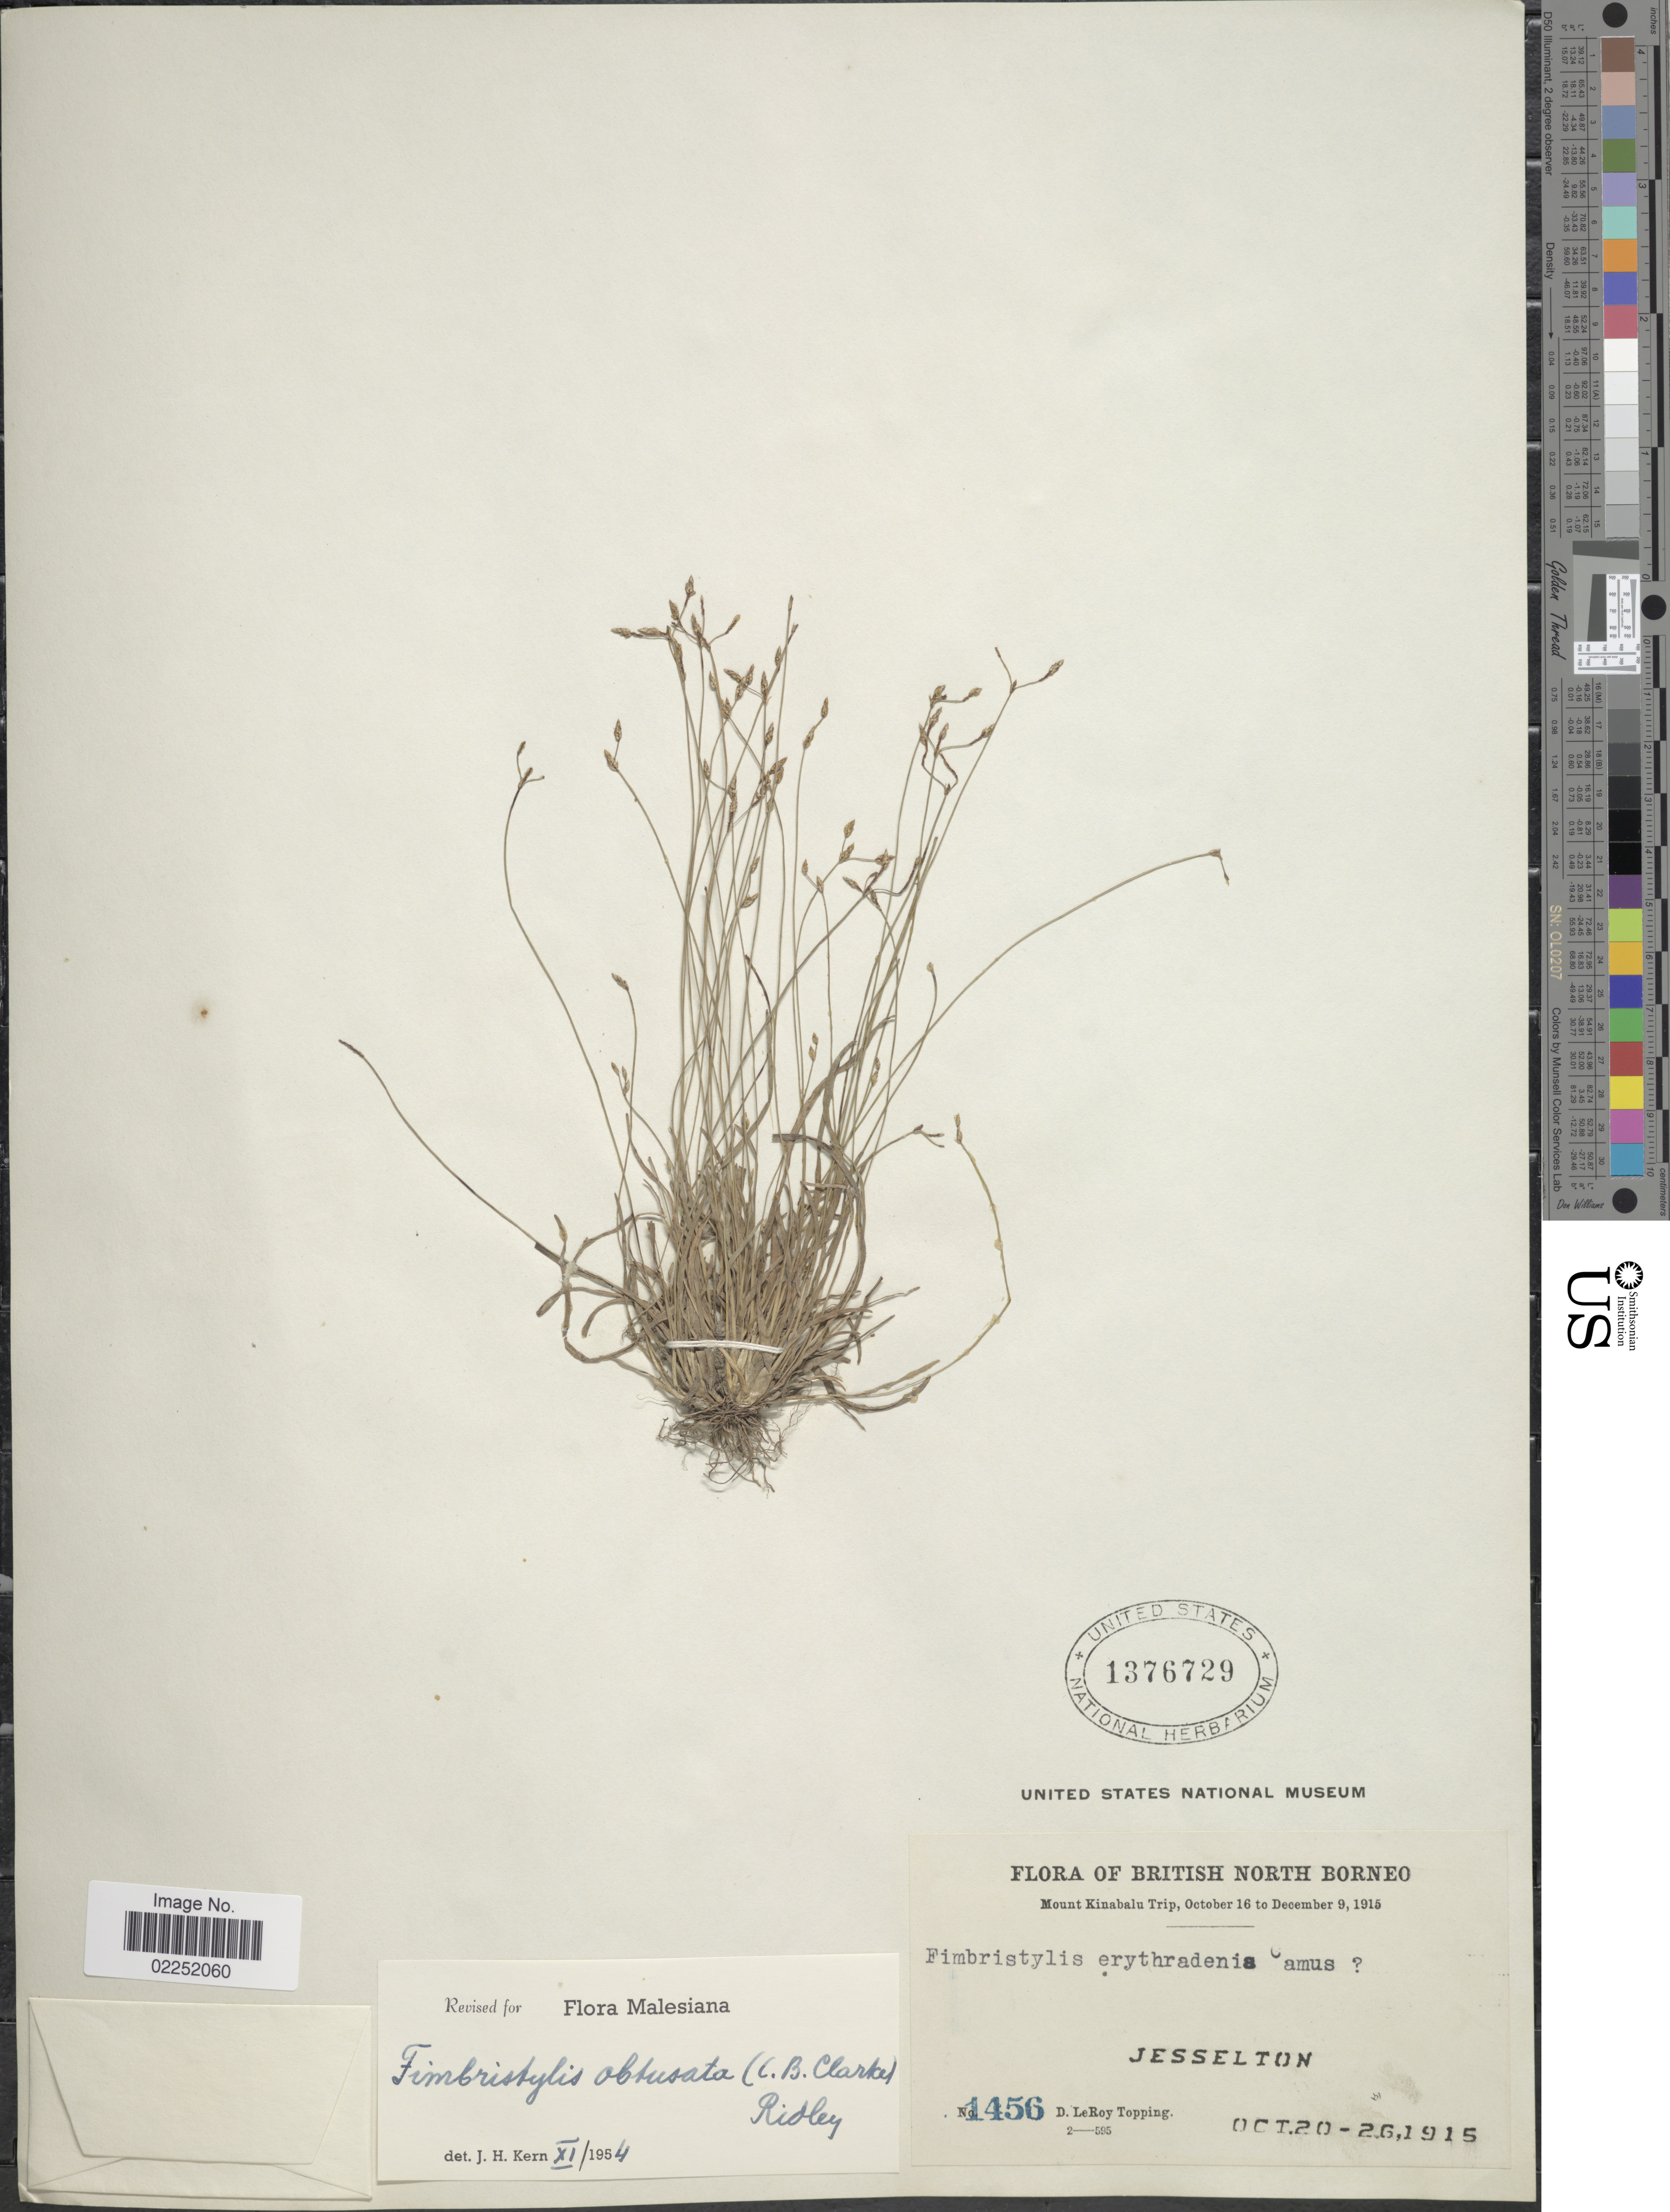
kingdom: Plantae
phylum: Tracheophyta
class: Liliopsida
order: Poales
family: Cyperaceae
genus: Fimbristylis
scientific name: Fimbristylis obtusata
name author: (C.B. Clarke) Ridl.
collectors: D. L. Topping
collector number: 1456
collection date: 1915-10-20/1915-10-26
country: Malaysia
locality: British North Borneo, Mount Kinabalu Trip, Jesselton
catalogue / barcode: US 1376729